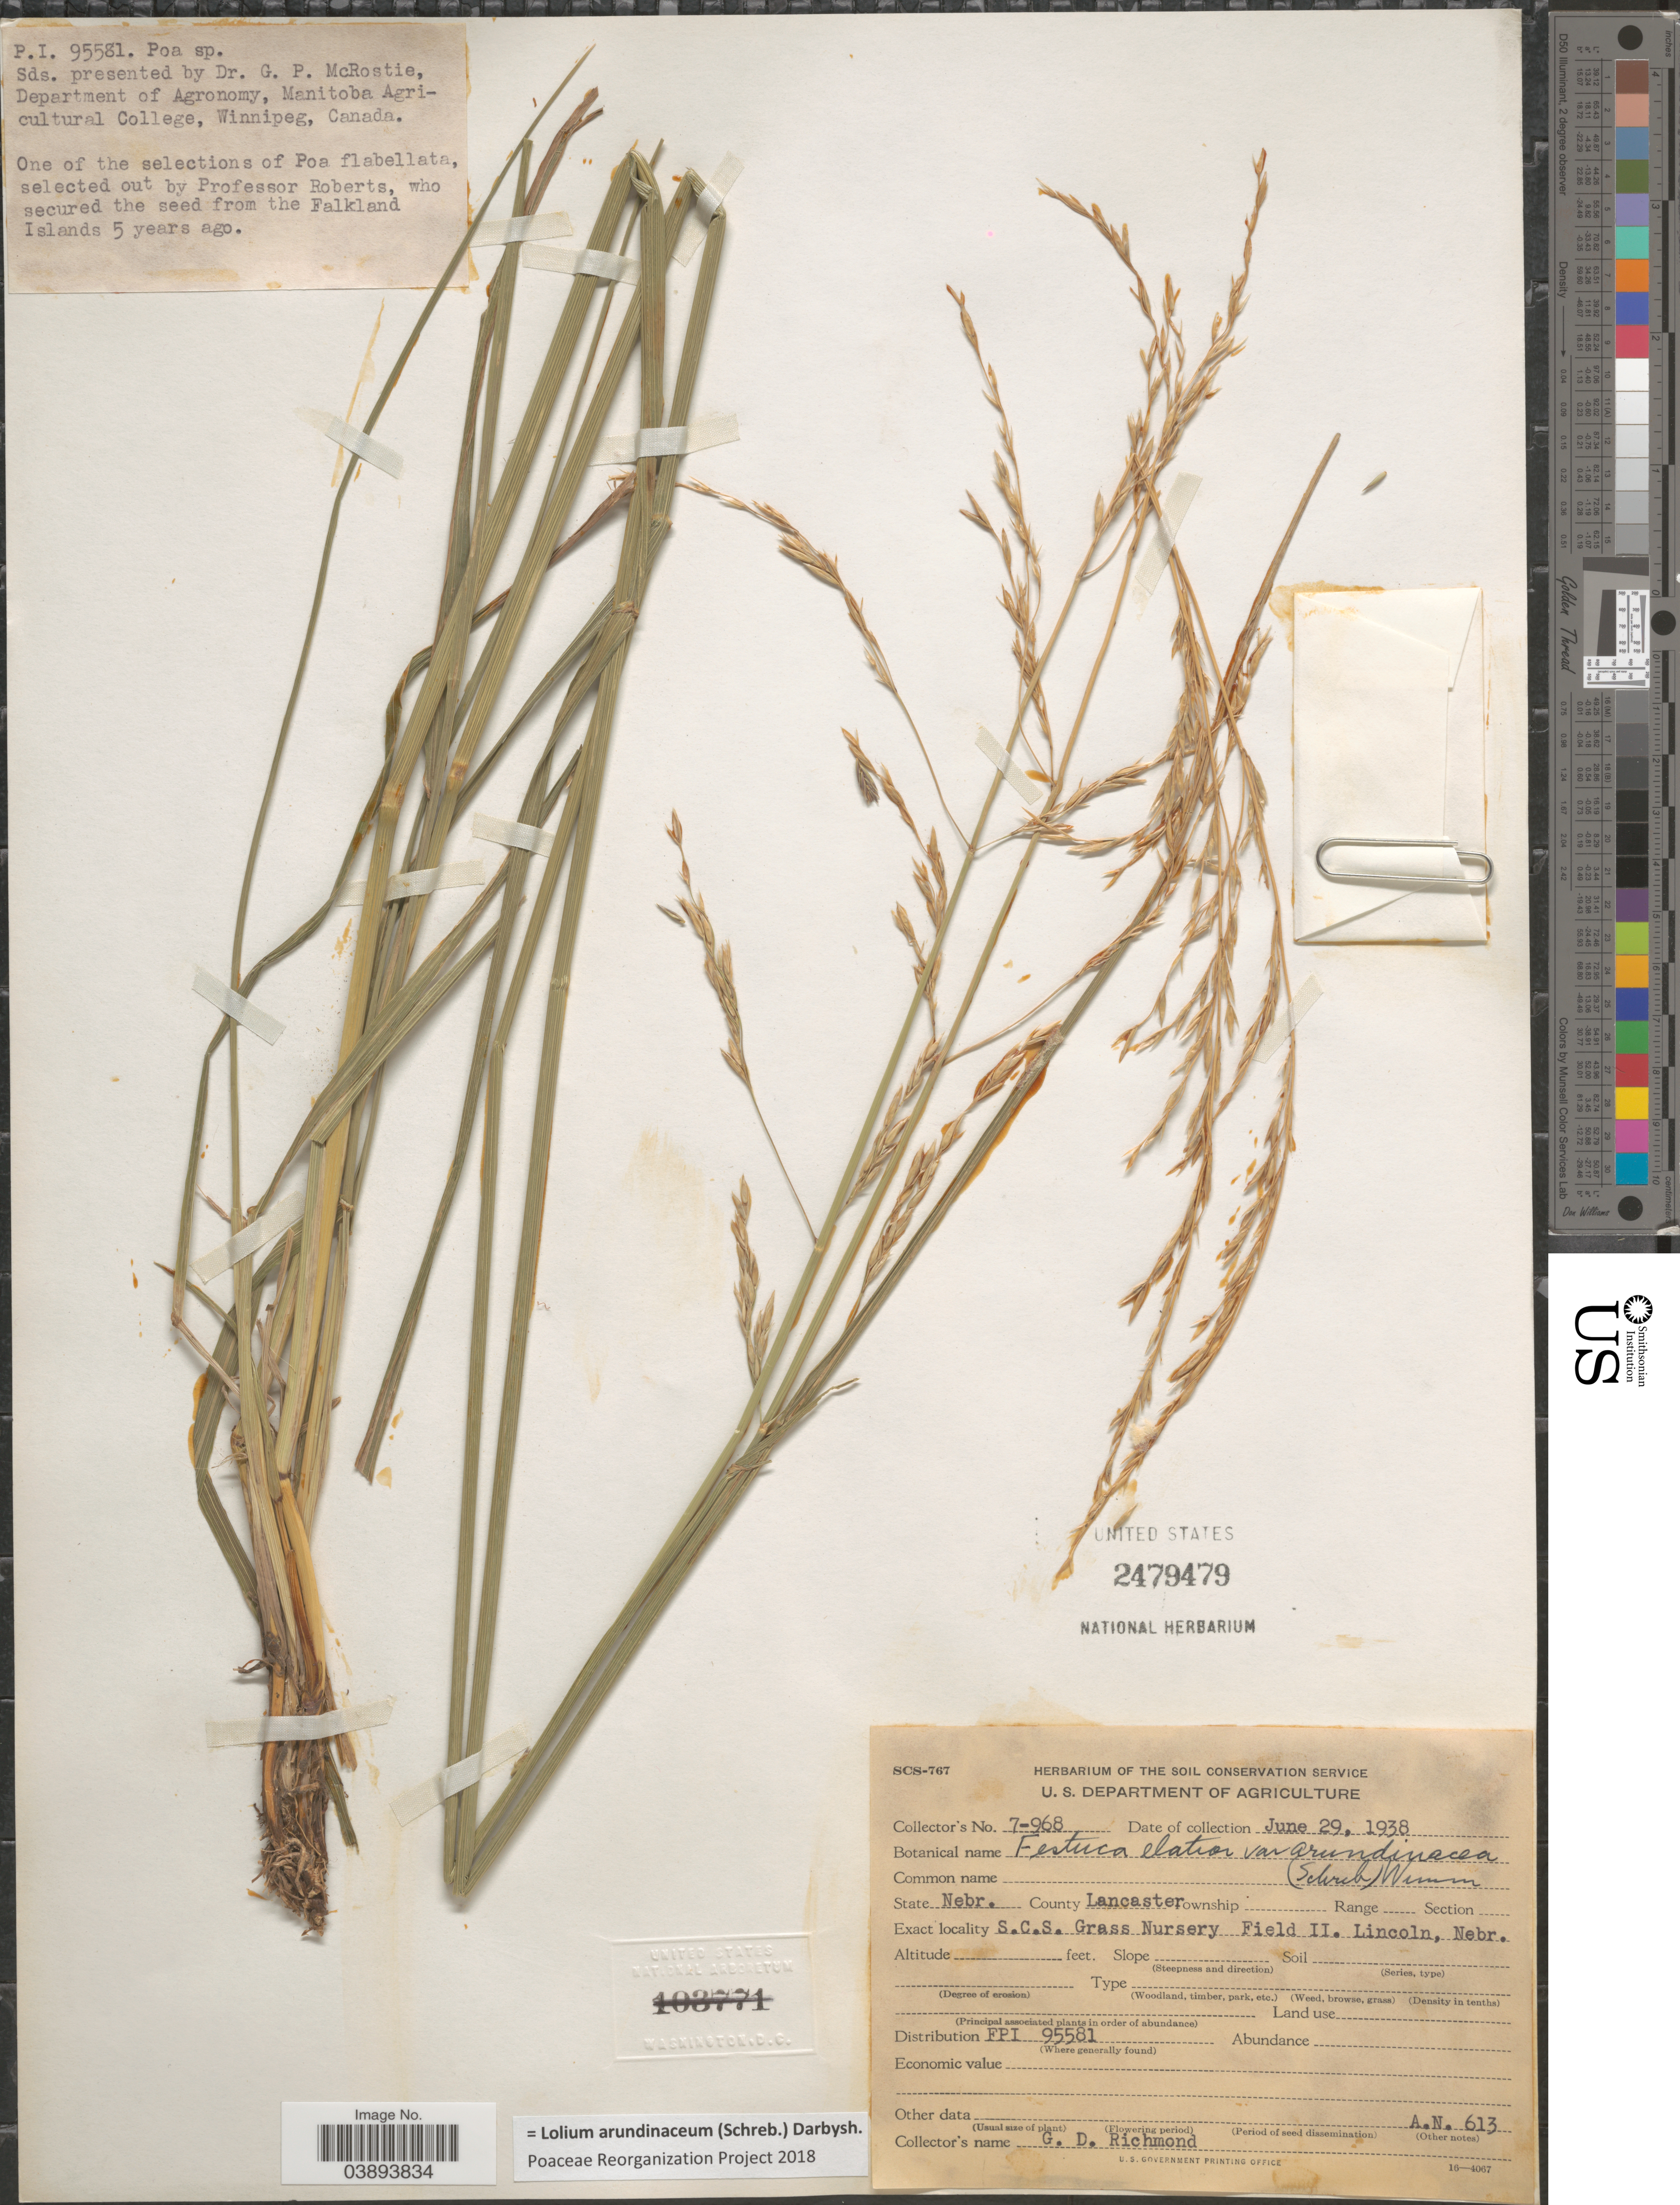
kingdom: Plantae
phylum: Tracheophyta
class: Liliopsida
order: Poales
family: Poaceae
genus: Lolium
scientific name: Lolium arundinaceum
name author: (Schreb.) Darbysh.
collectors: G. Richmond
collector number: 7-968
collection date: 1938-06-29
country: United States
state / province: Nebraska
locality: County Lancaster. S.C.S. Grass Nursery Field II. Lincoln.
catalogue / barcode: US 2479479